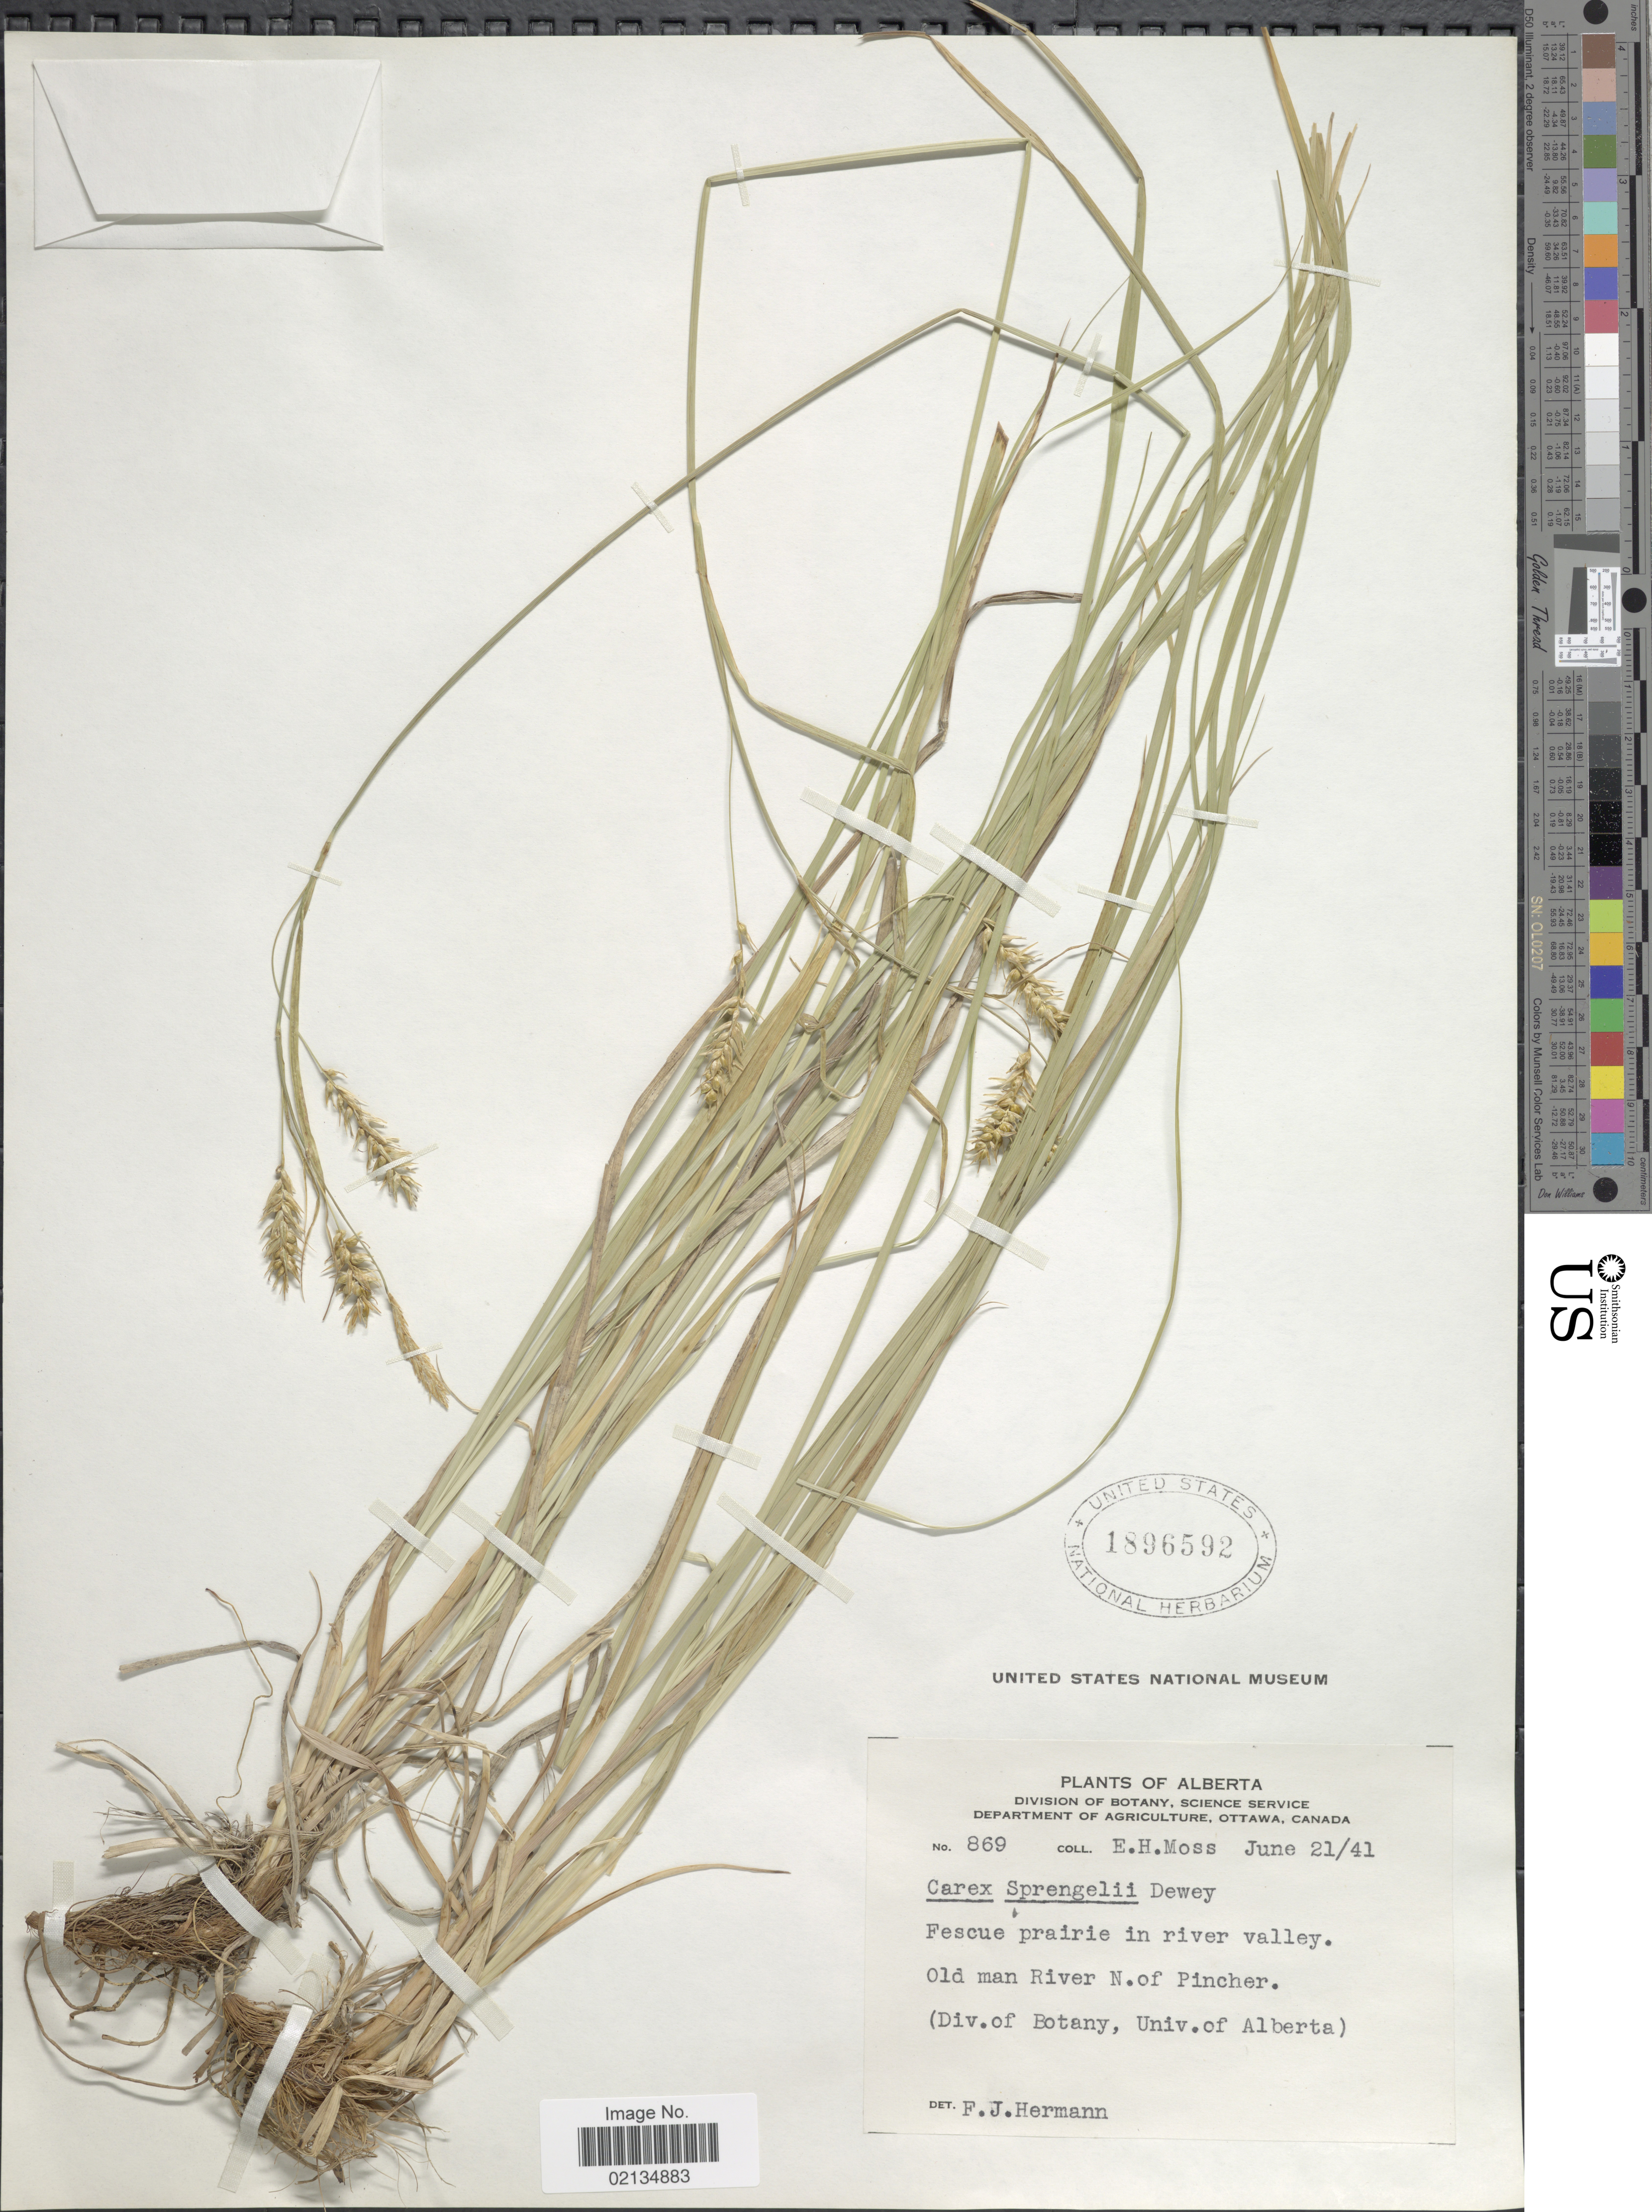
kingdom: Plantae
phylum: Tracheophyta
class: Liliopsida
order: Poales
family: Cyperaceae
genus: Carex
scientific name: Carex sprengelii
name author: Dewey ex Spreng.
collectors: E. Moss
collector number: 869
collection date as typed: Transcribed d/m/y: 21/6/41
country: Canada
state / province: Alberta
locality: Alberta. Fescue prairie in river valley, Old man River N. of Pincher.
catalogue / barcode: US 1896592